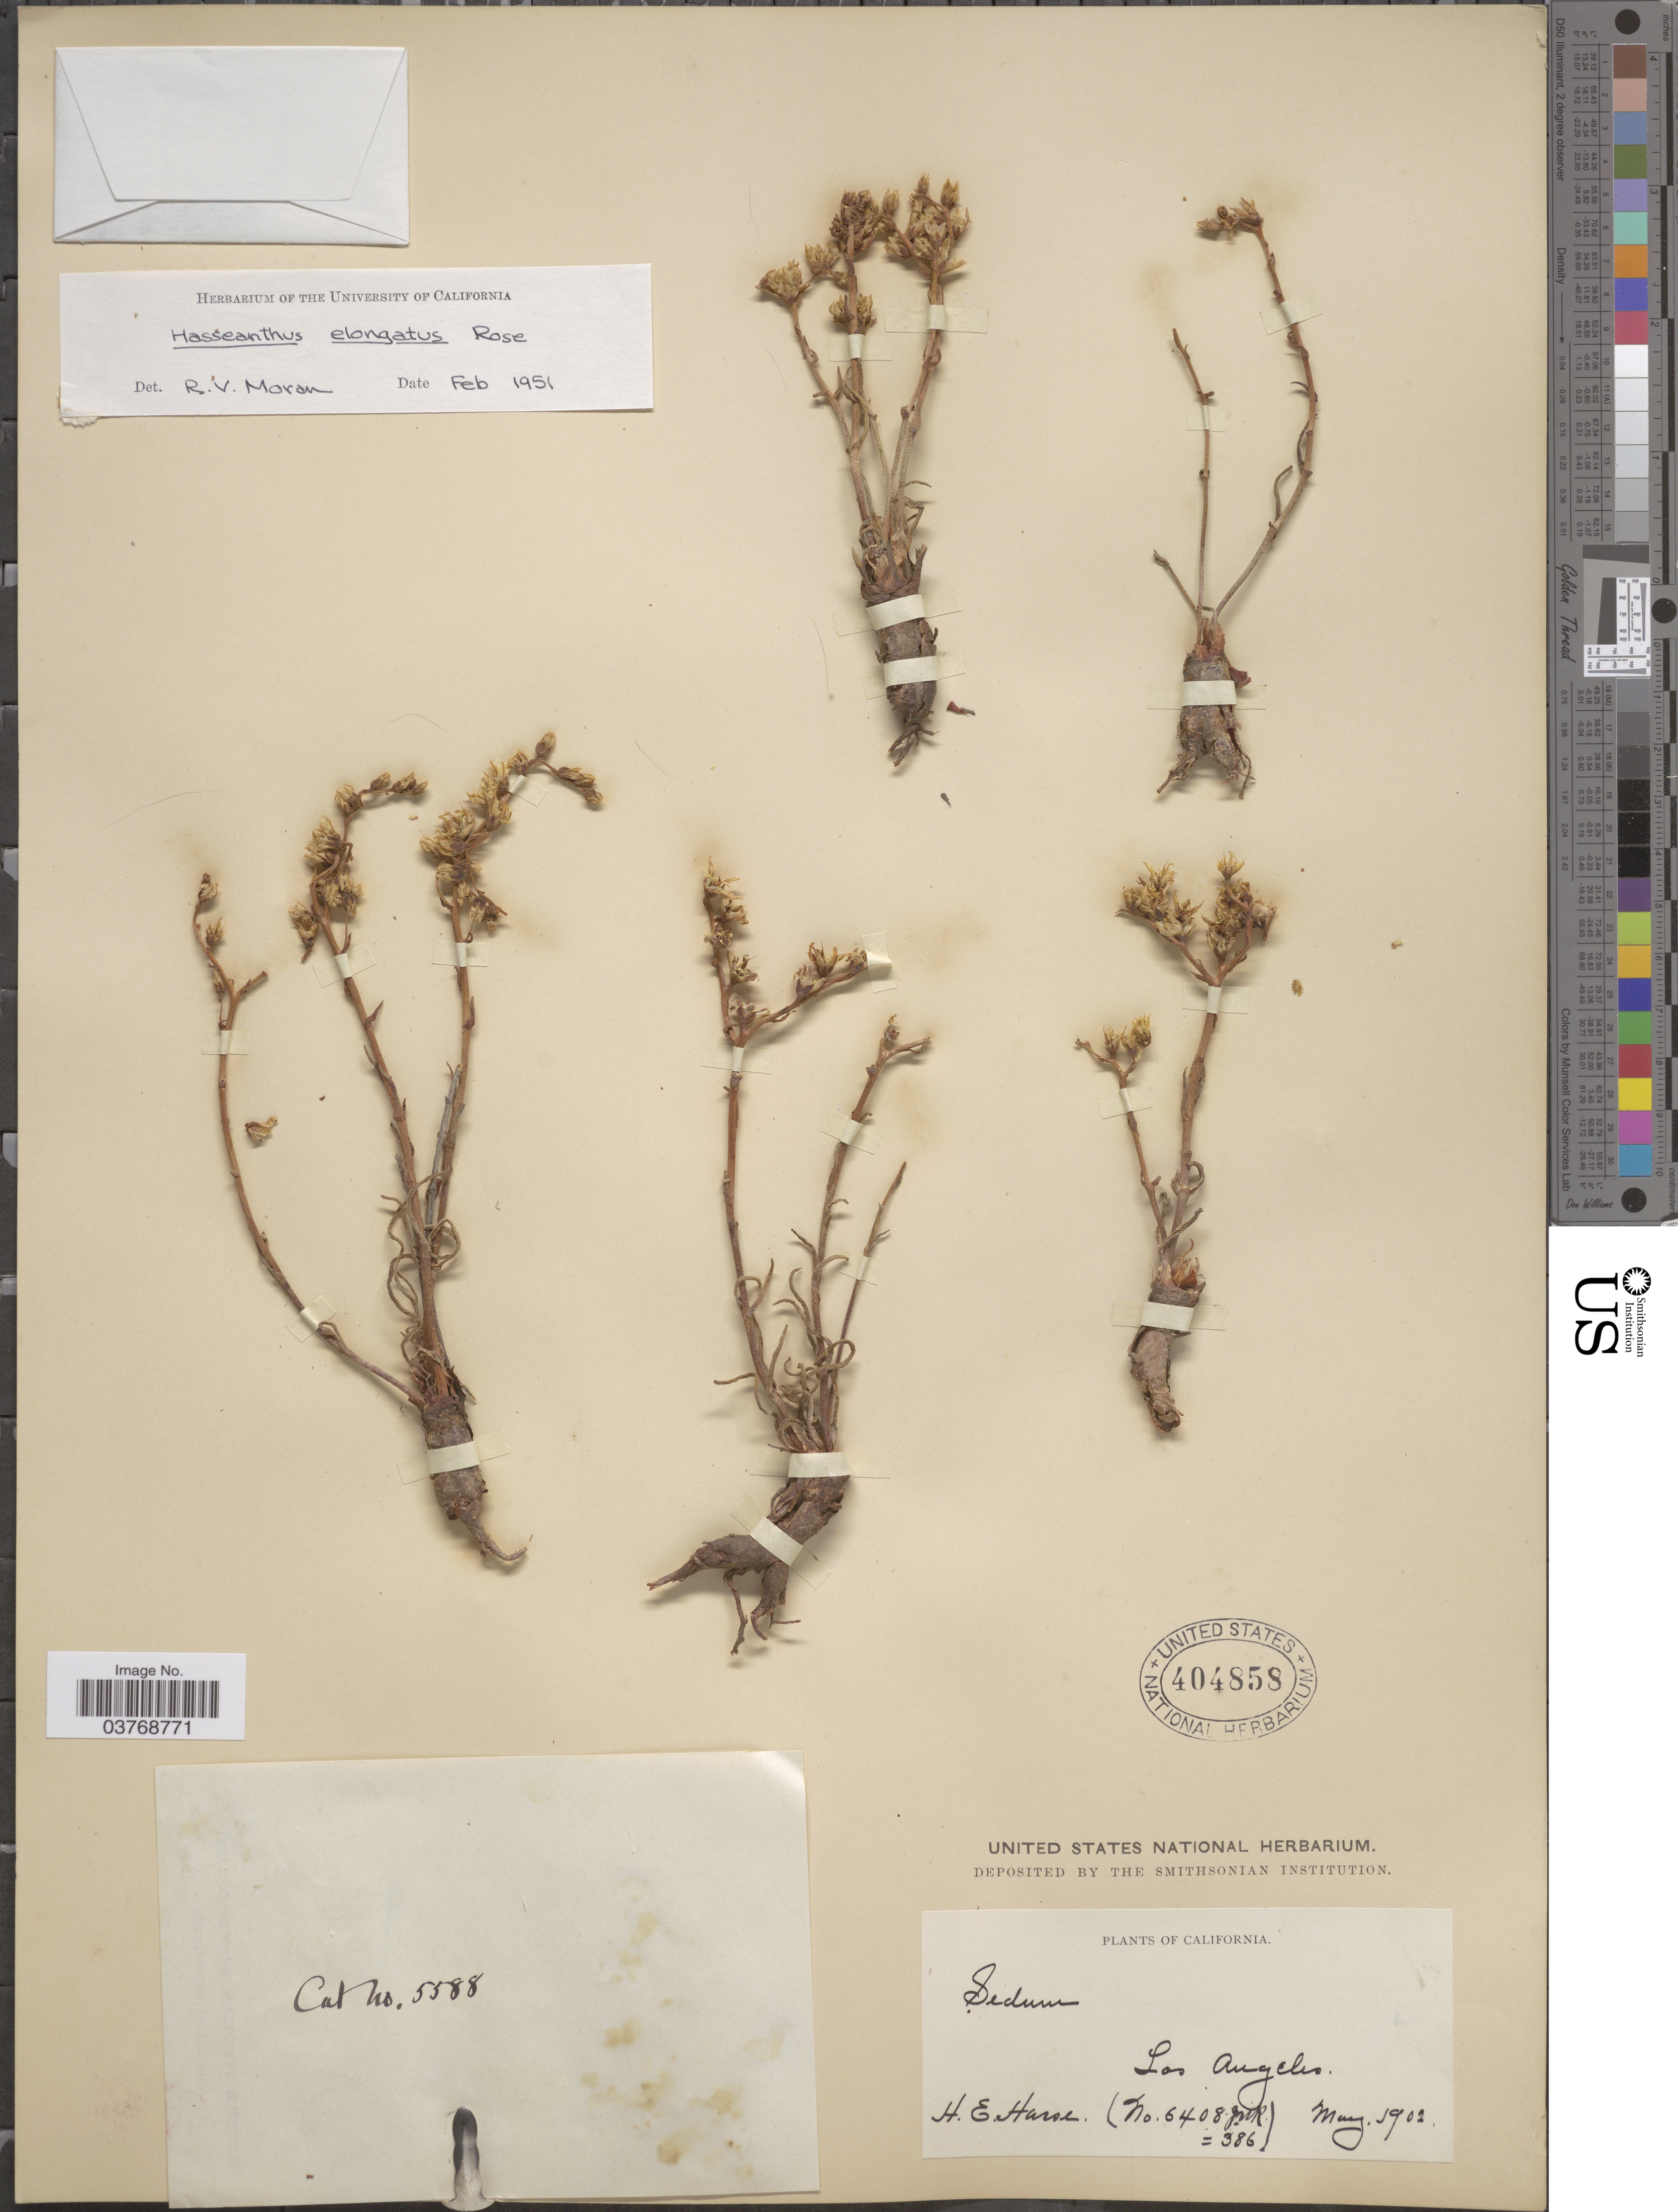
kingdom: Plantae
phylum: Tracheophyta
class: Magnoliopsida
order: Saxifragales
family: Crassulaceae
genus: Dudleya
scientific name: Dudleya multicaulis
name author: (Rose) Moran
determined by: Strong, Mark T., (BOT), Smithsonian Institution - National Museum of Natural History (UNITED STATES)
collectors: H. E. Hasse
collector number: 6408jur=386*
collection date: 1902-05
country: United States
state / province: California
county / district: Los Angeles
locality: Los Angeles.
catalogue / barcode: US 404858